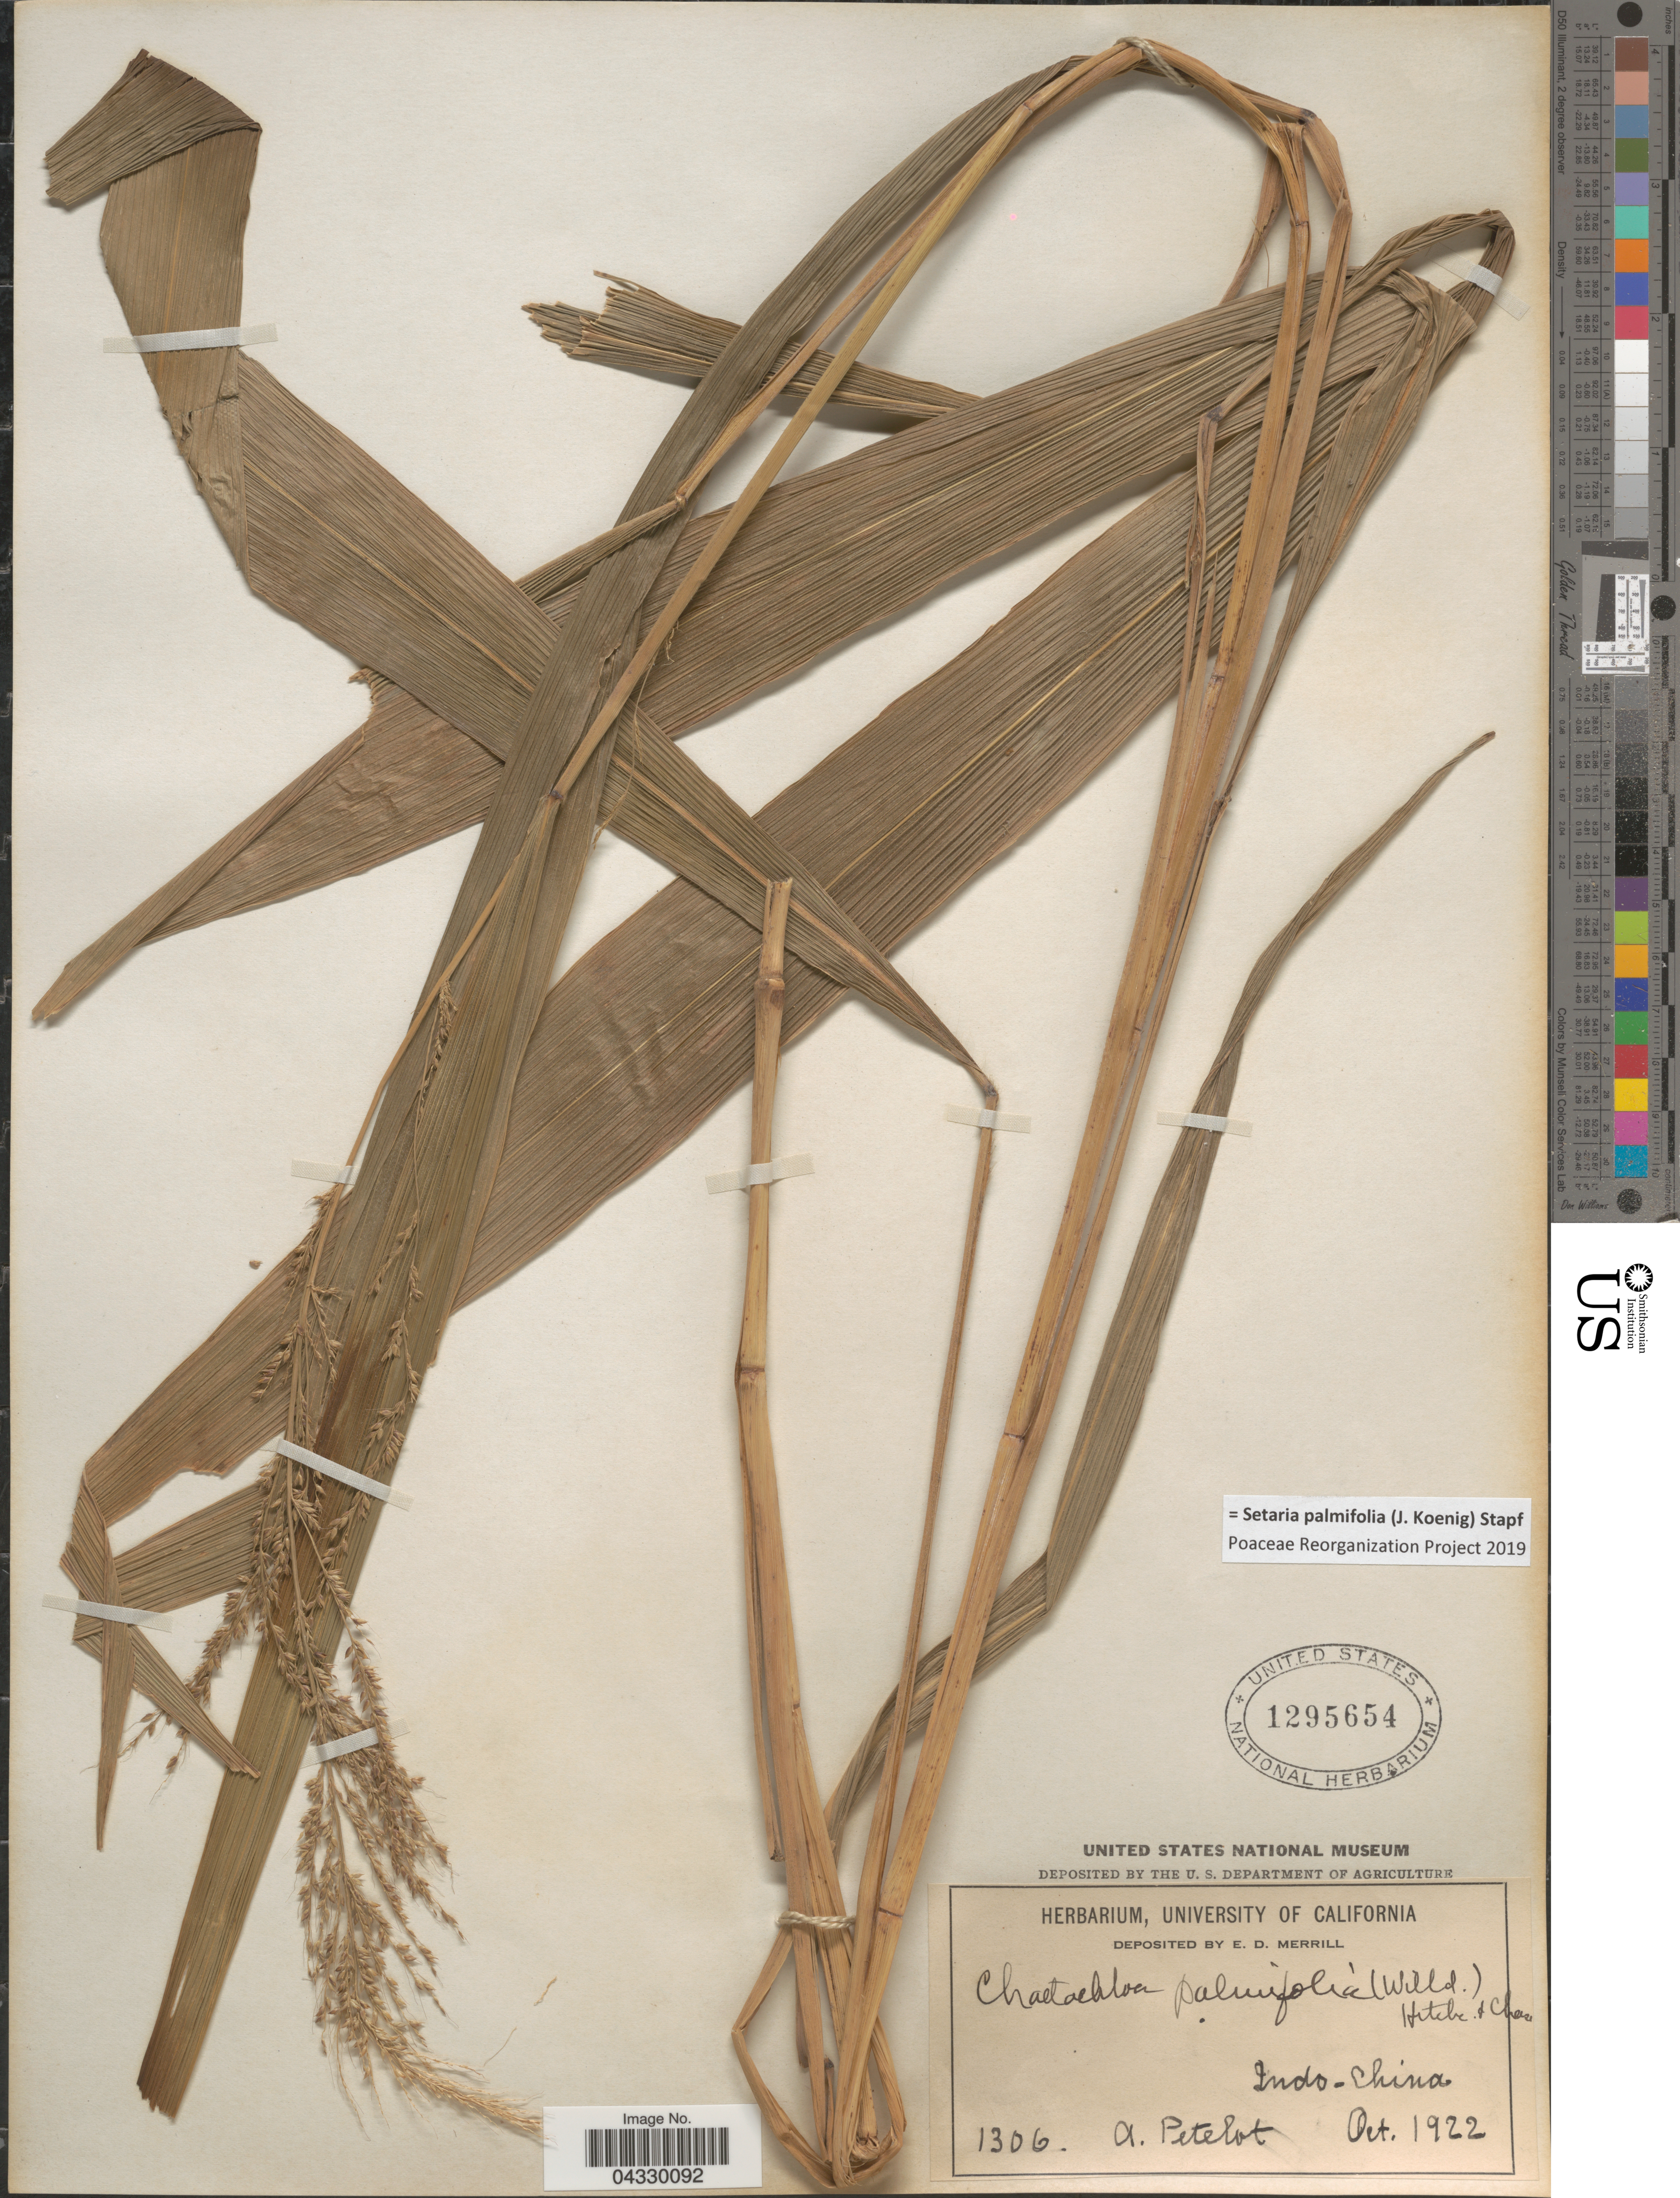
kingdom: Plantae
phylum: Tracheophyta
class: Liliopsida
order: Poales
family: Poaceae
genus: Setaria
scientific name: Setaria palmifolia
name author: (J. Koenig) Stapf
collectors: A. Petelot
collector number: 1306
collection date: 1922-10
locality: Indo-China.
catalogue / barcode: US 1295654